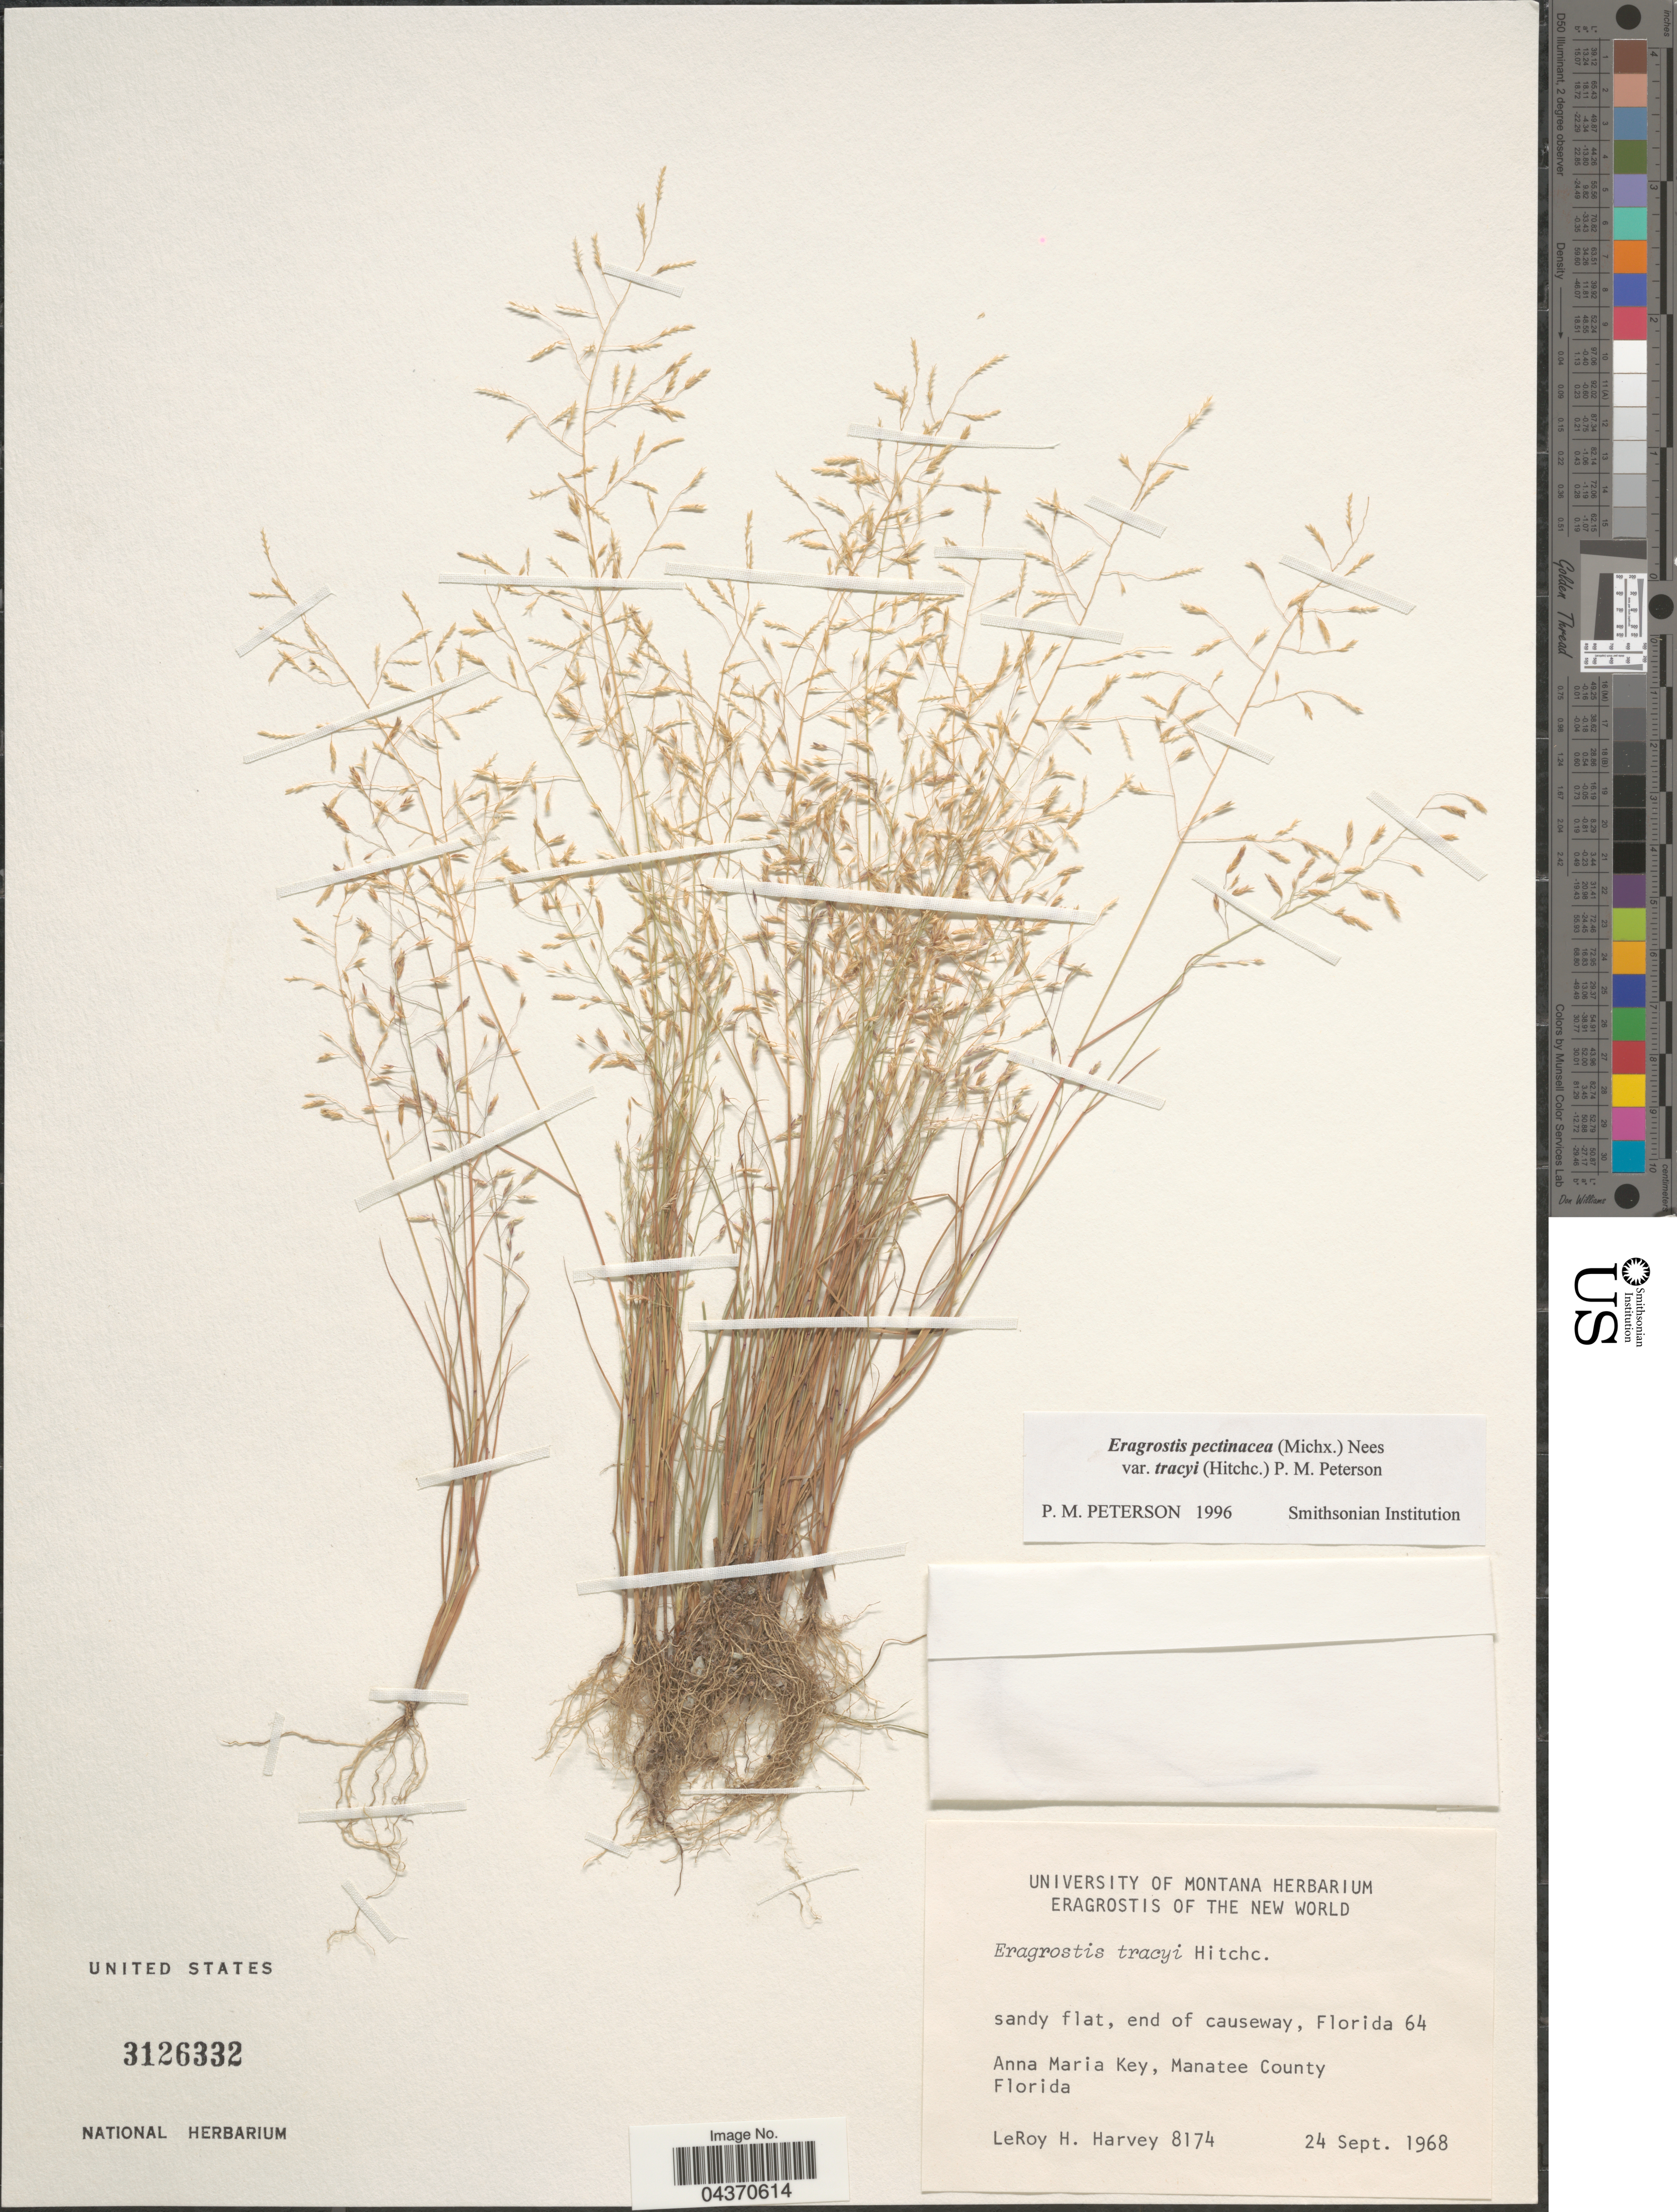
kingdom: Plantae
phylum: Tracheophyta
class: Liliopsida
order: Poales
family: Poaceae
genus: Eragrostis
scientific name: Eragrostis pectinacea var. tracyi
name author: (Hitchc.) P.M. Peterson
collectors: L. H. Harvey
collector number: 8174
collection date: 1968-09-24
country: United States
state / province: Florida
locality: Sandy flat, end of causeway, Florida 64. Anna Maria Key, Manatee County.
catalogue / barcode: US 3126332